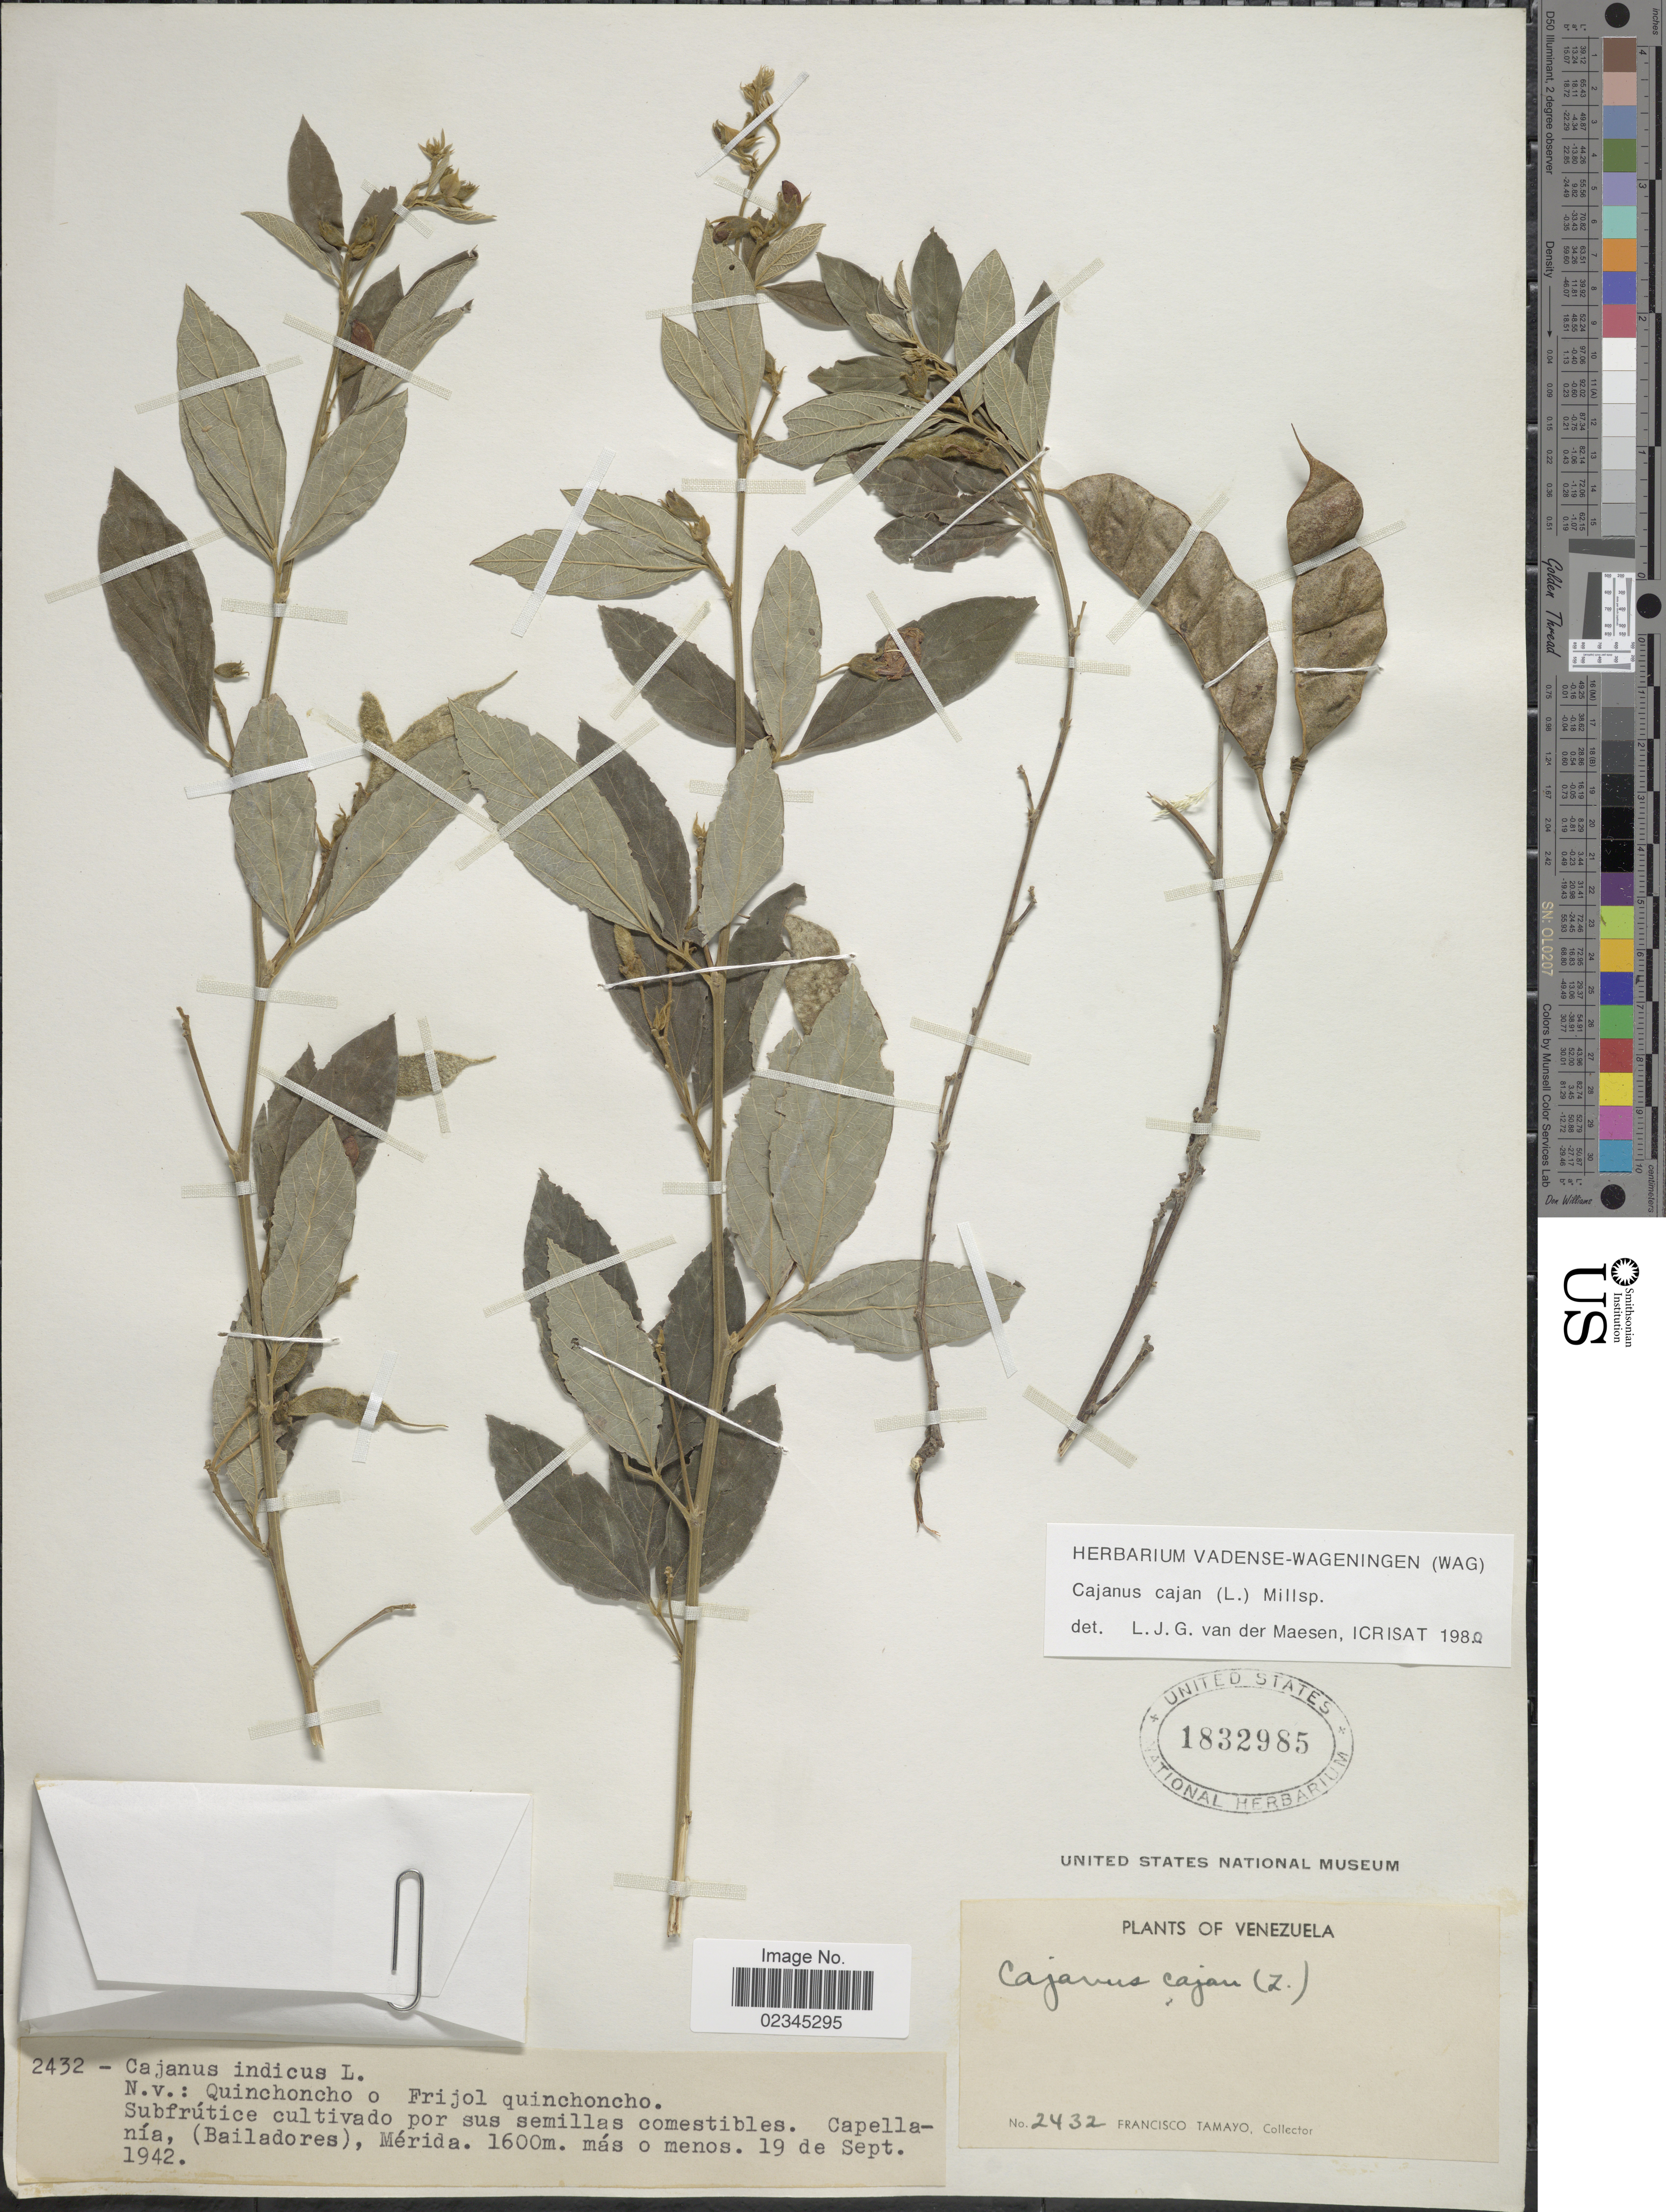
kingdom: Plantae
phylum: Tracheophyta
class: Magnoliopsida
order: Fabales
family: Fabaceae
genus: Cajanus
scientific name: Cajanus cajan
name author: (L.) Huth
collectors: F. Tamayo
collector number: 2432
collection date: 1942-09-19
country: Venezuela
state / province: Mérida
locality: Capellanía (Bailadores)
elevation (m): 1600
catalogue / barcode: US 1832985